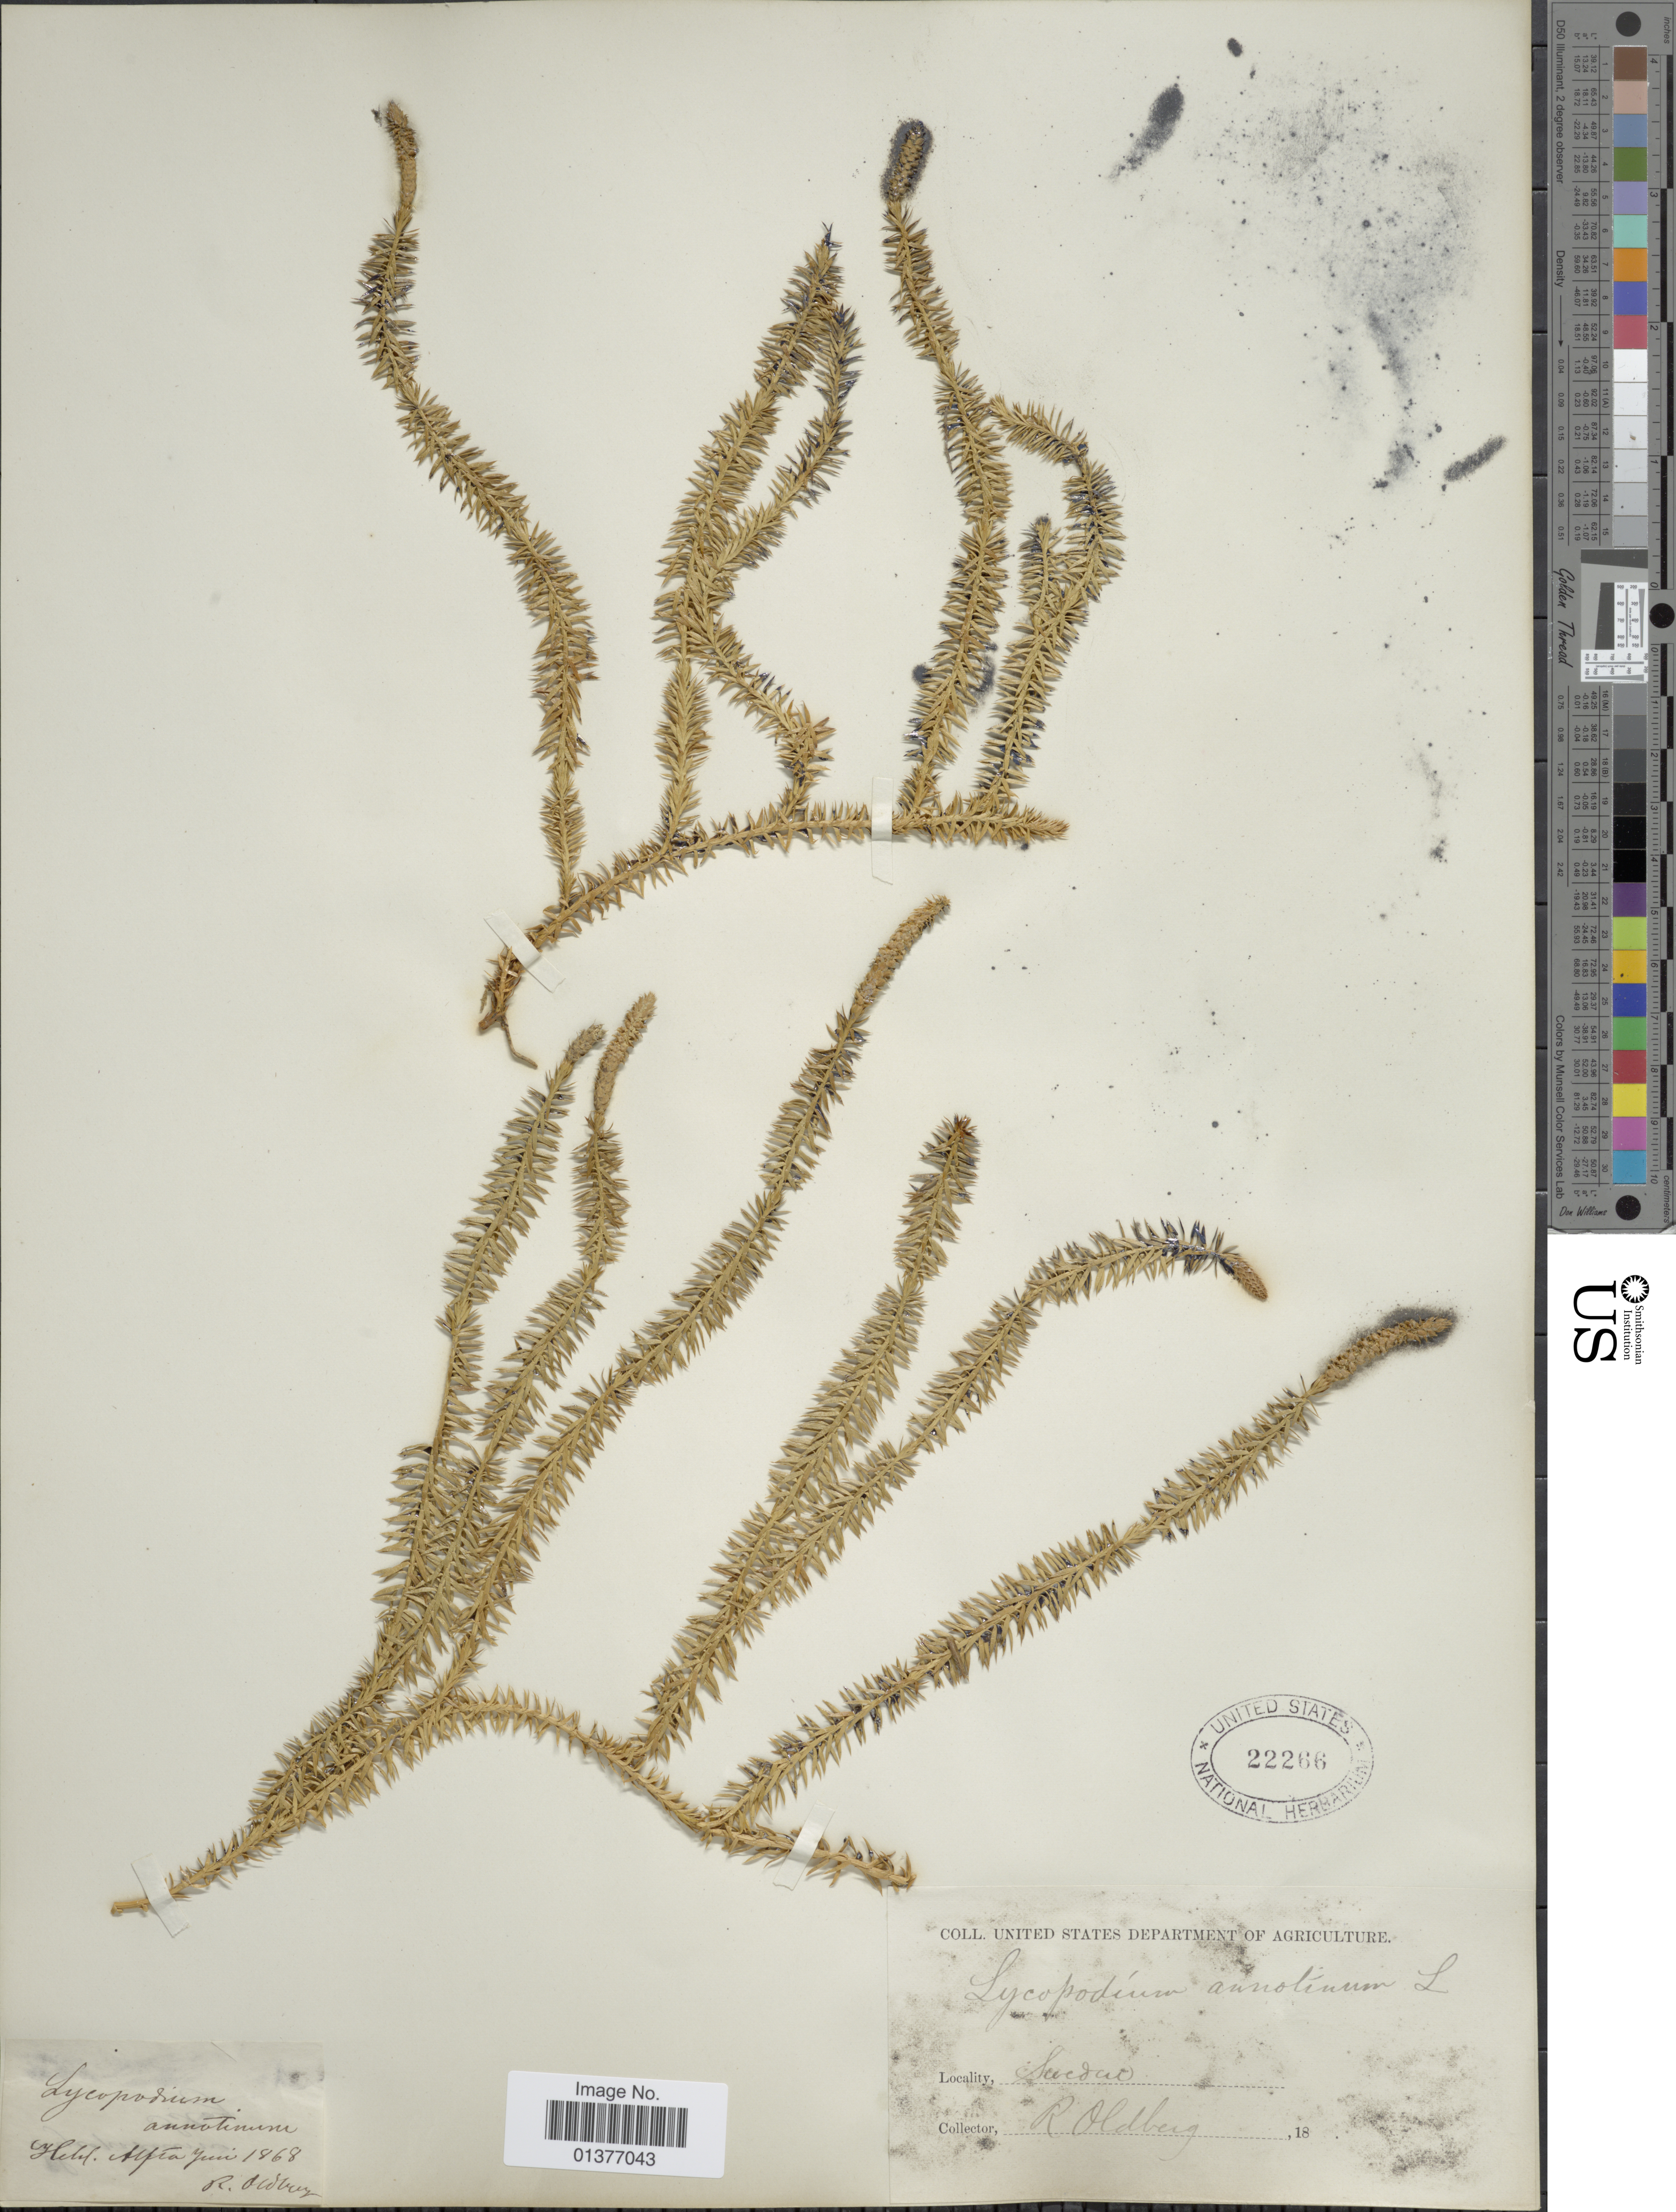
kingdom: Plantae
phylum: Tracheophyta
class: Lycopodiopsida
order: Lycopodiales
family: Lycopodiaceae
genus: Spinulum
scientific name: Spinulum annotinum subsp. annotinum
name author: (L.) A. Haines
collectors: R. Oldberg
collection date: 1868-06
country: Sweden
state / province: Gävleborg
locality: Sweden, Helsl. Alfta.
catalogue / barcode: US 22266